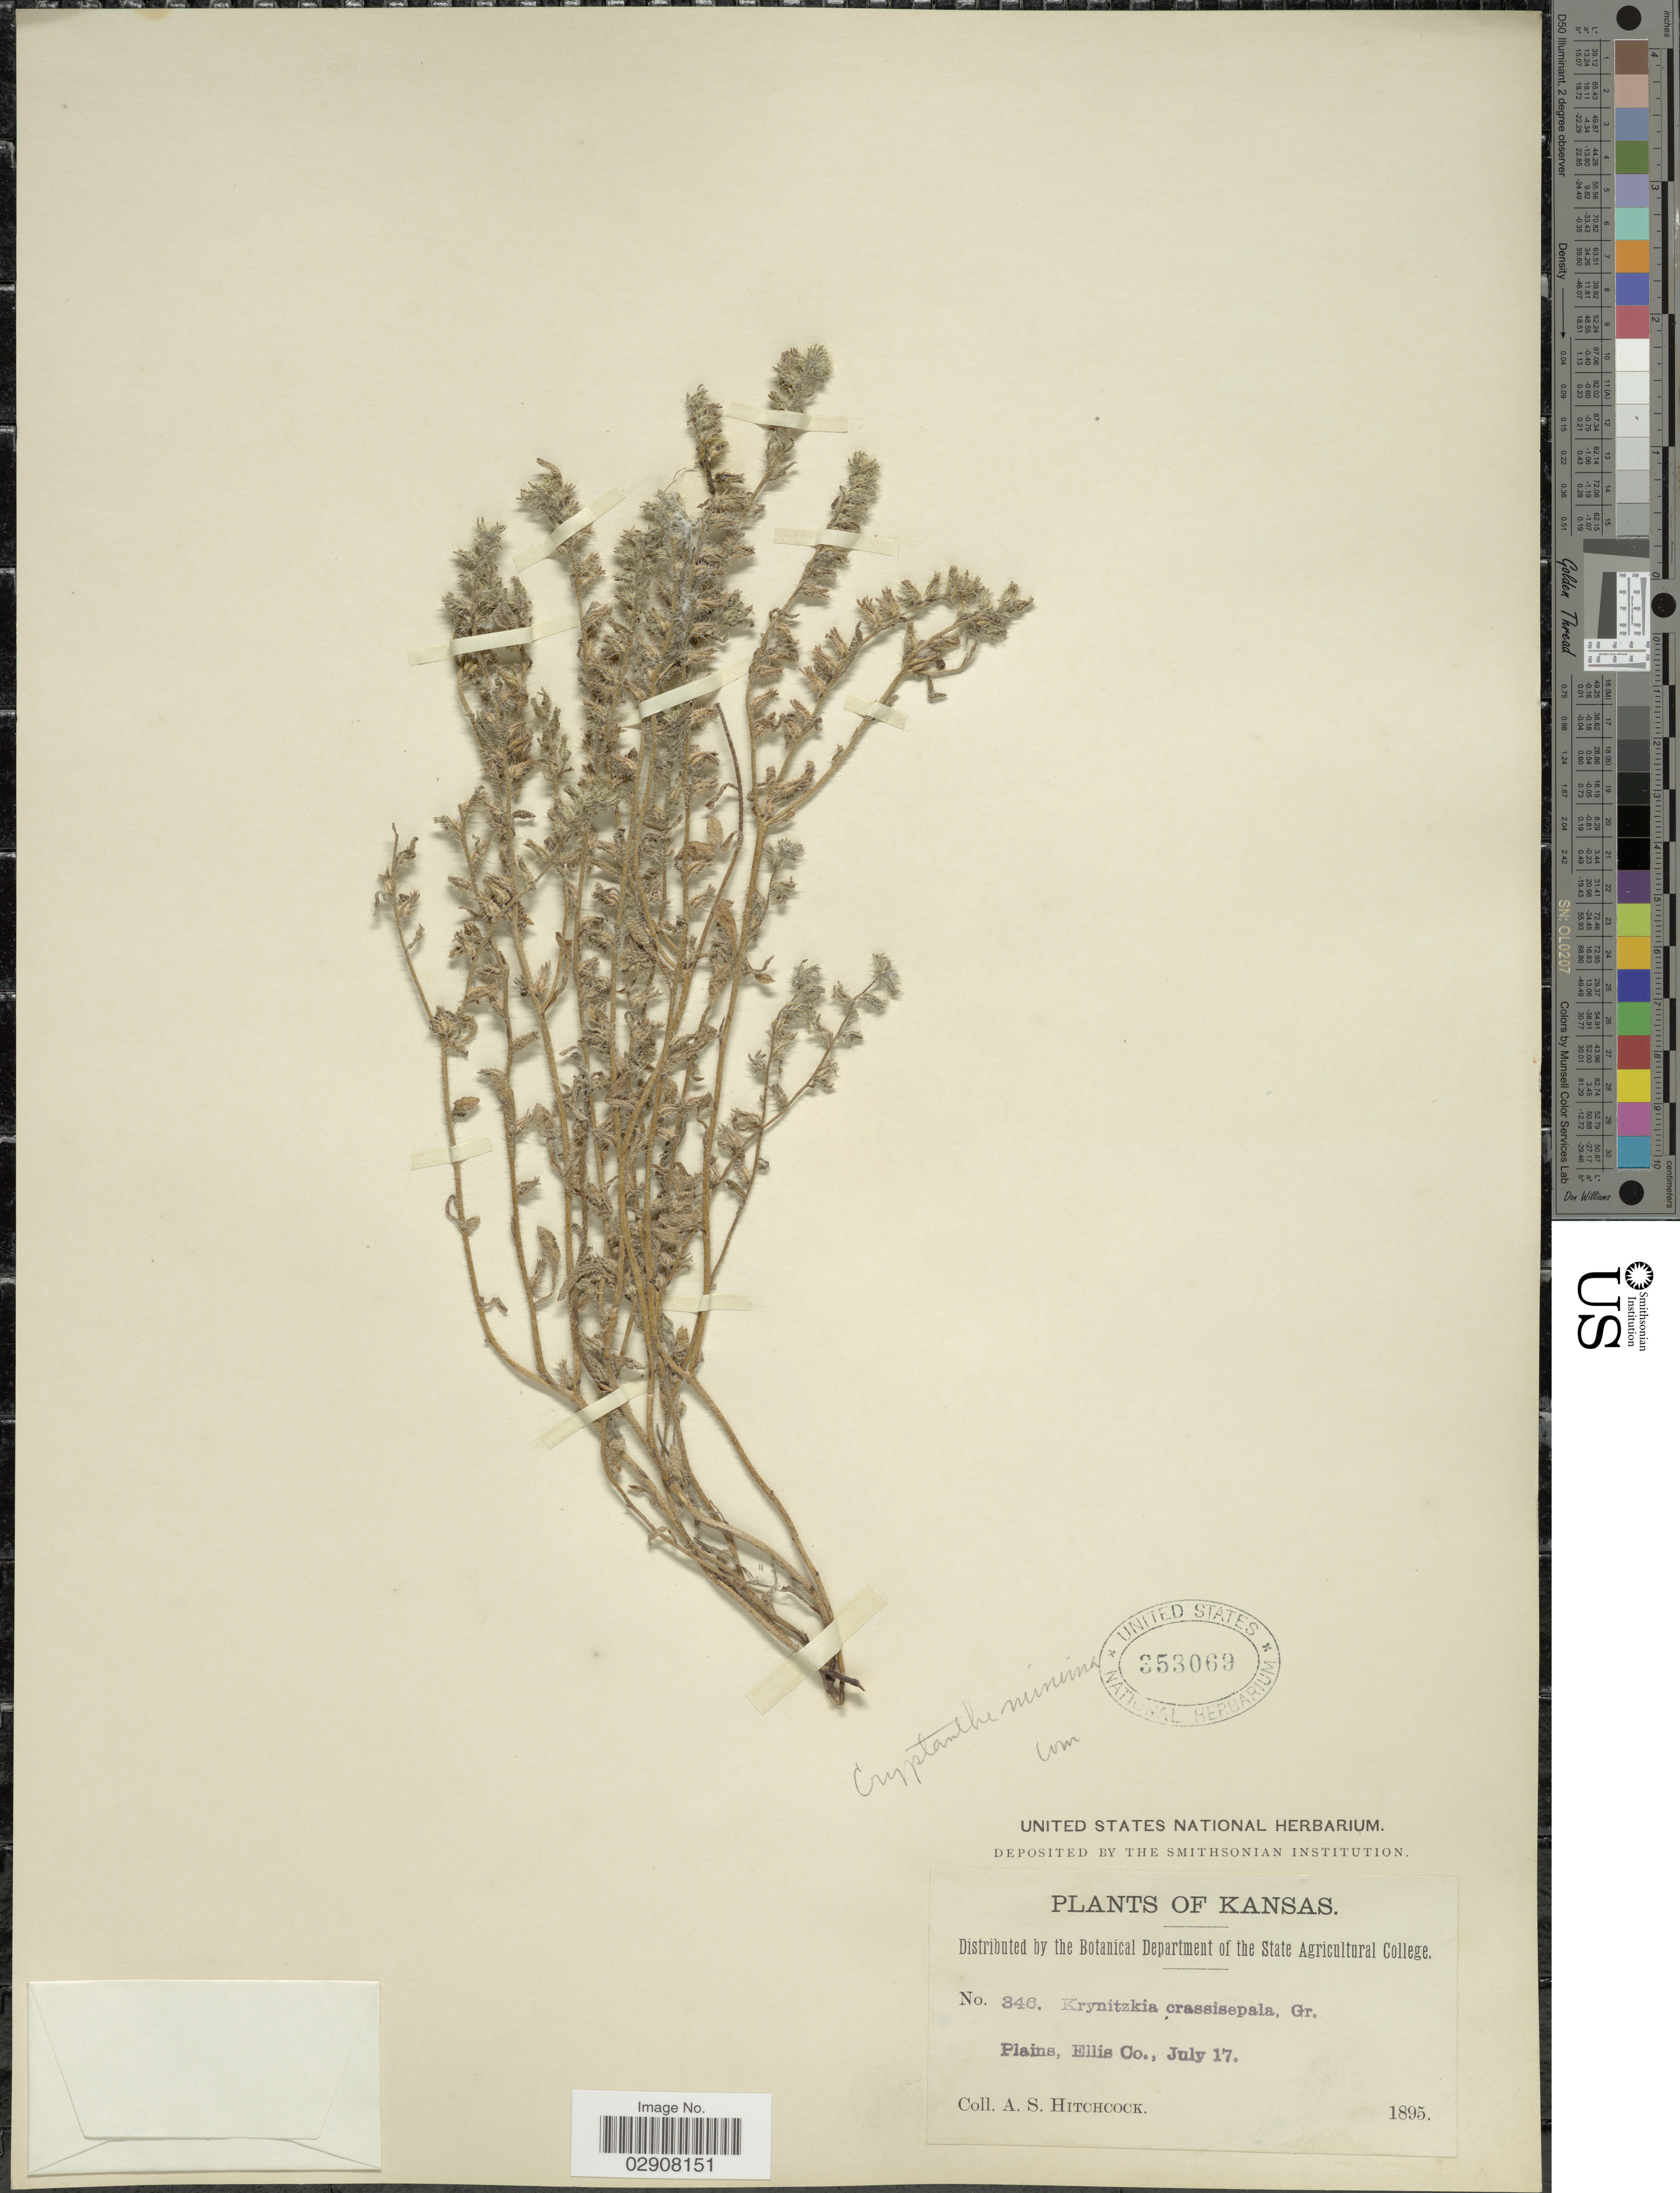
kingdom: Plantae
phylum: Tracheophyta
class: Magnoliopsida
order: Boraginales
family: Boraginaceae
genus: Cryptantha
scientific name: Cryptantha minima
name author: Rydb.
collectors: A. S. Hitchcock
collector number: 346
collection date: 1989-07-17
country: United States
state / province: Kansas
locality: Plains, Ellis Co.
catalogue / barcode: US 353069